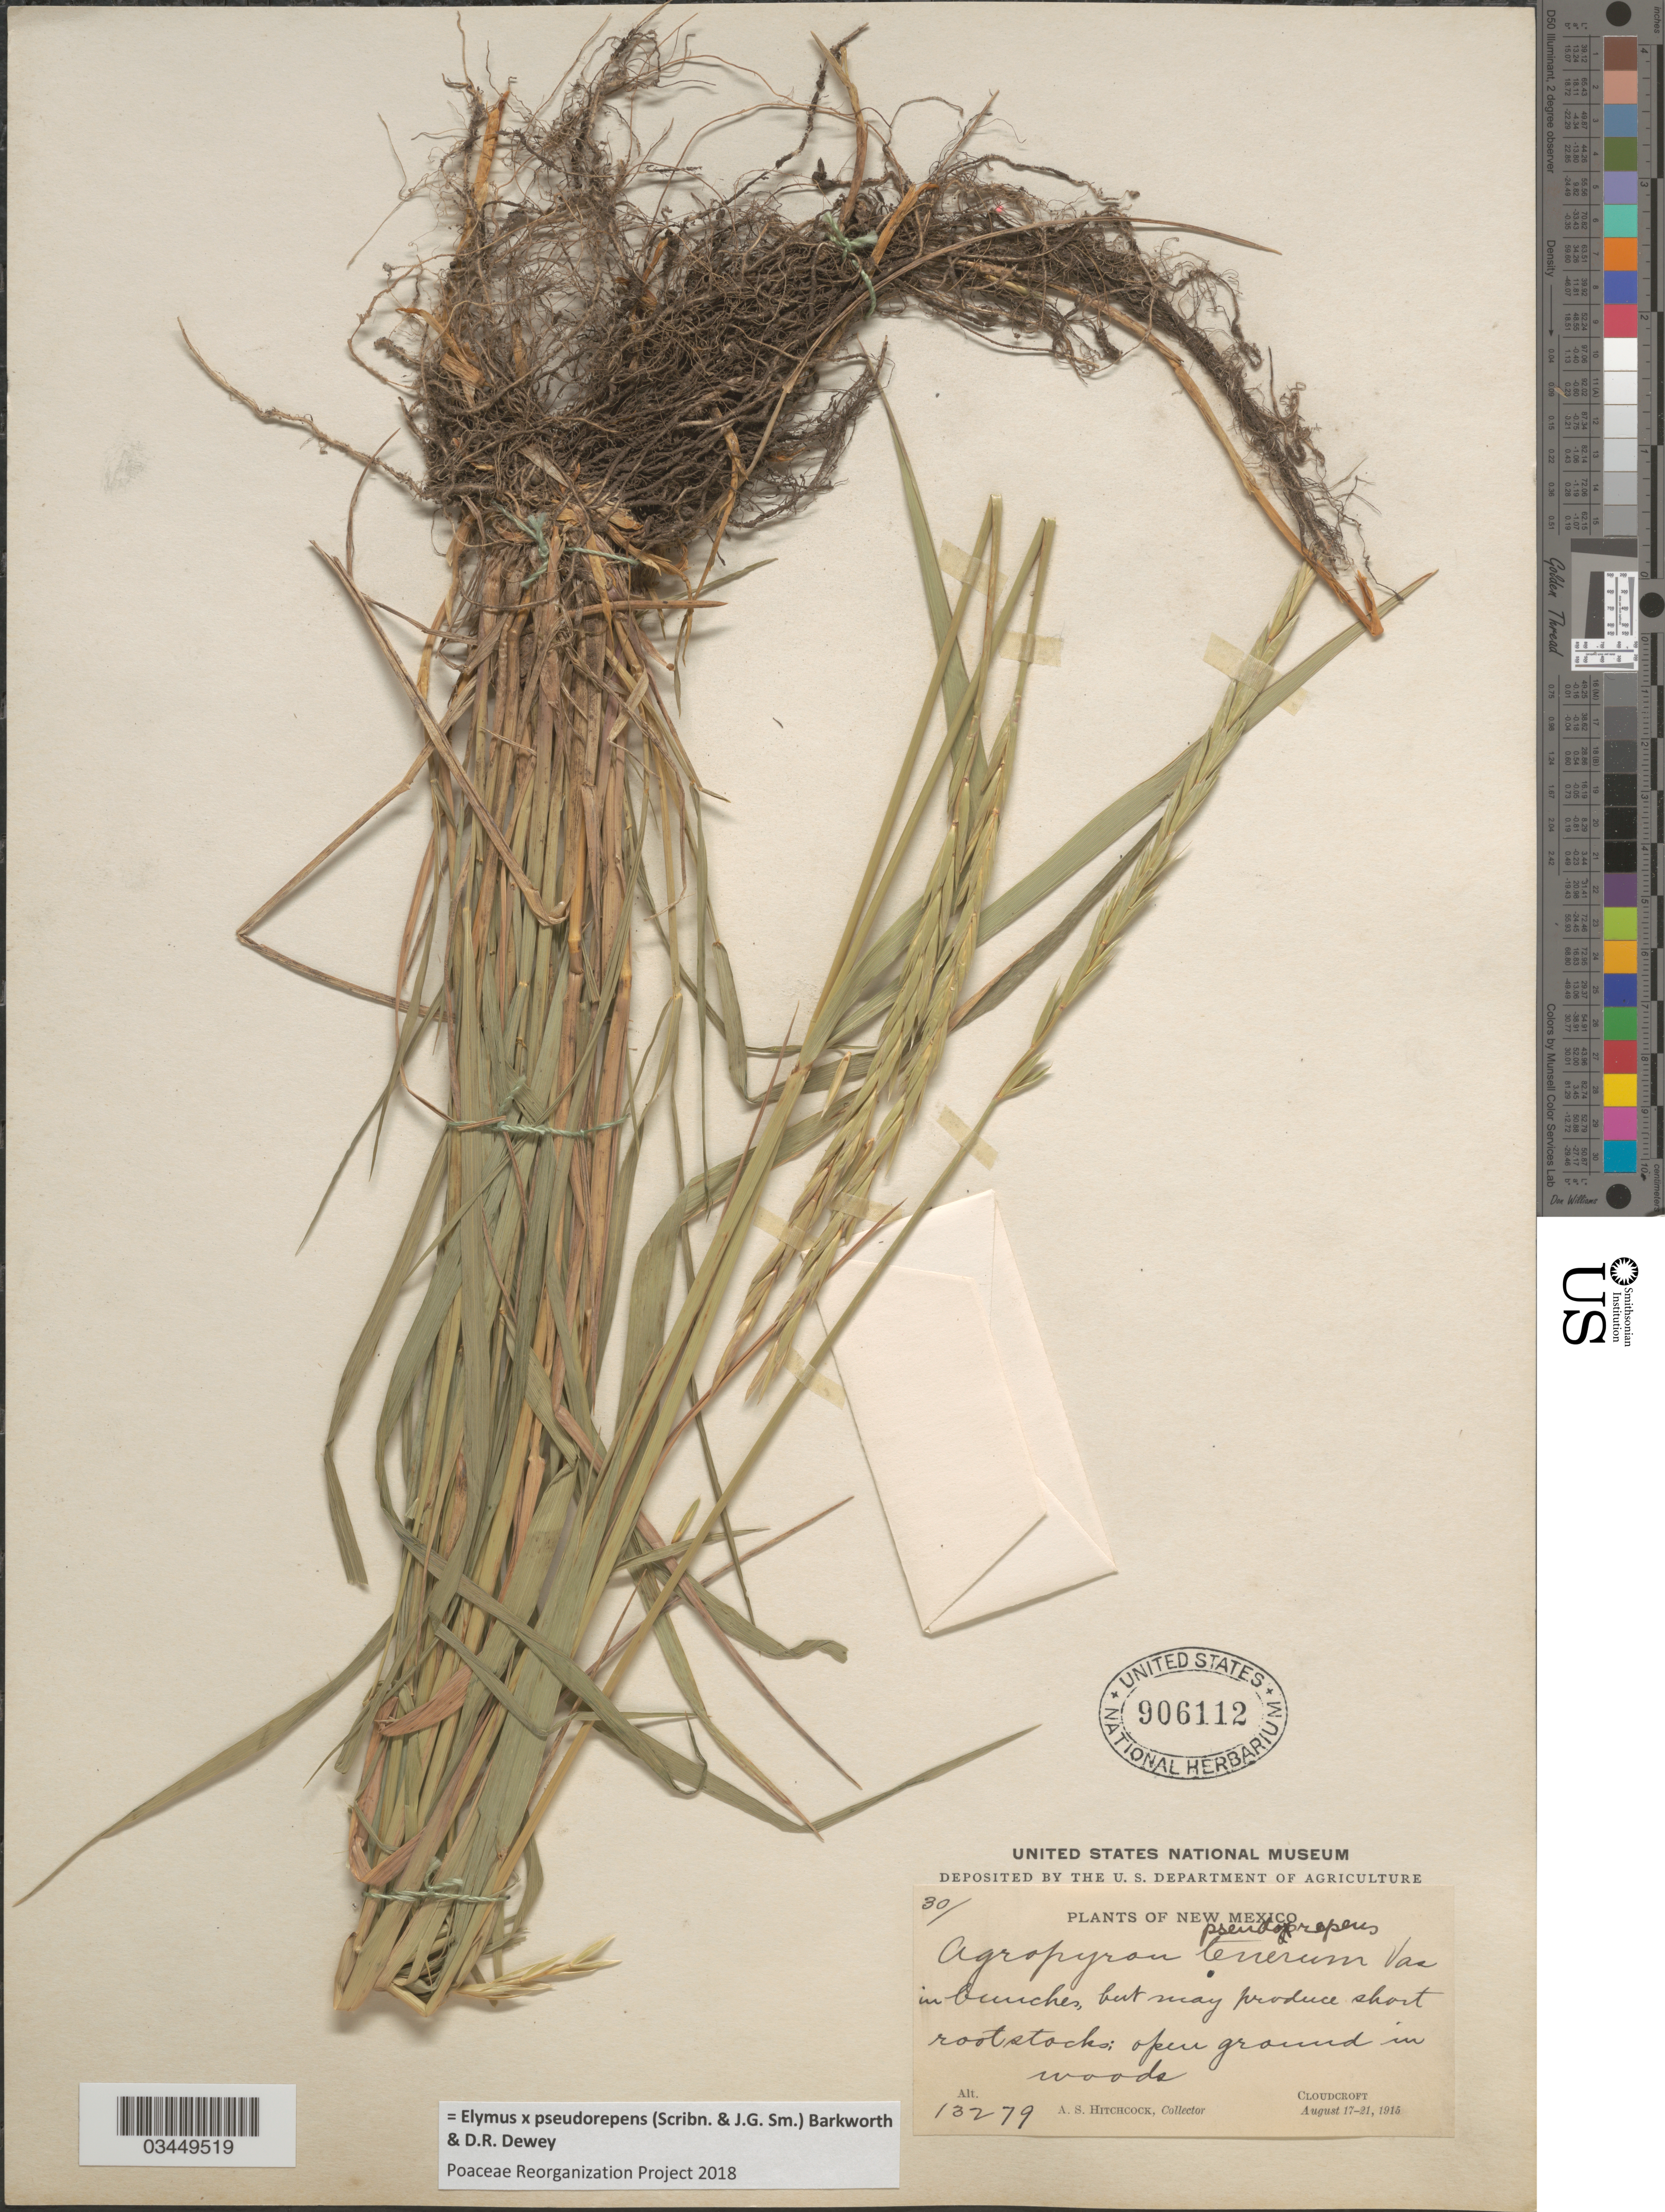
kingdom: Plantae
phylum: Tracheophyta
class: Liliopsida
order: Poales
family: Poaceae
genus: Elymus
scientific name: Elymus x pseudorepens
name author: (Scribn. & J.G. Sm.) Barkworth & Dewey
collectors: A. S. Hitchcock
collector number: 13279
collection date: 1915-08-17/1915-08-21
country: United States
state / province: New Mexico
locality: Cloudcroft.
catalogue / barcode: US 906112